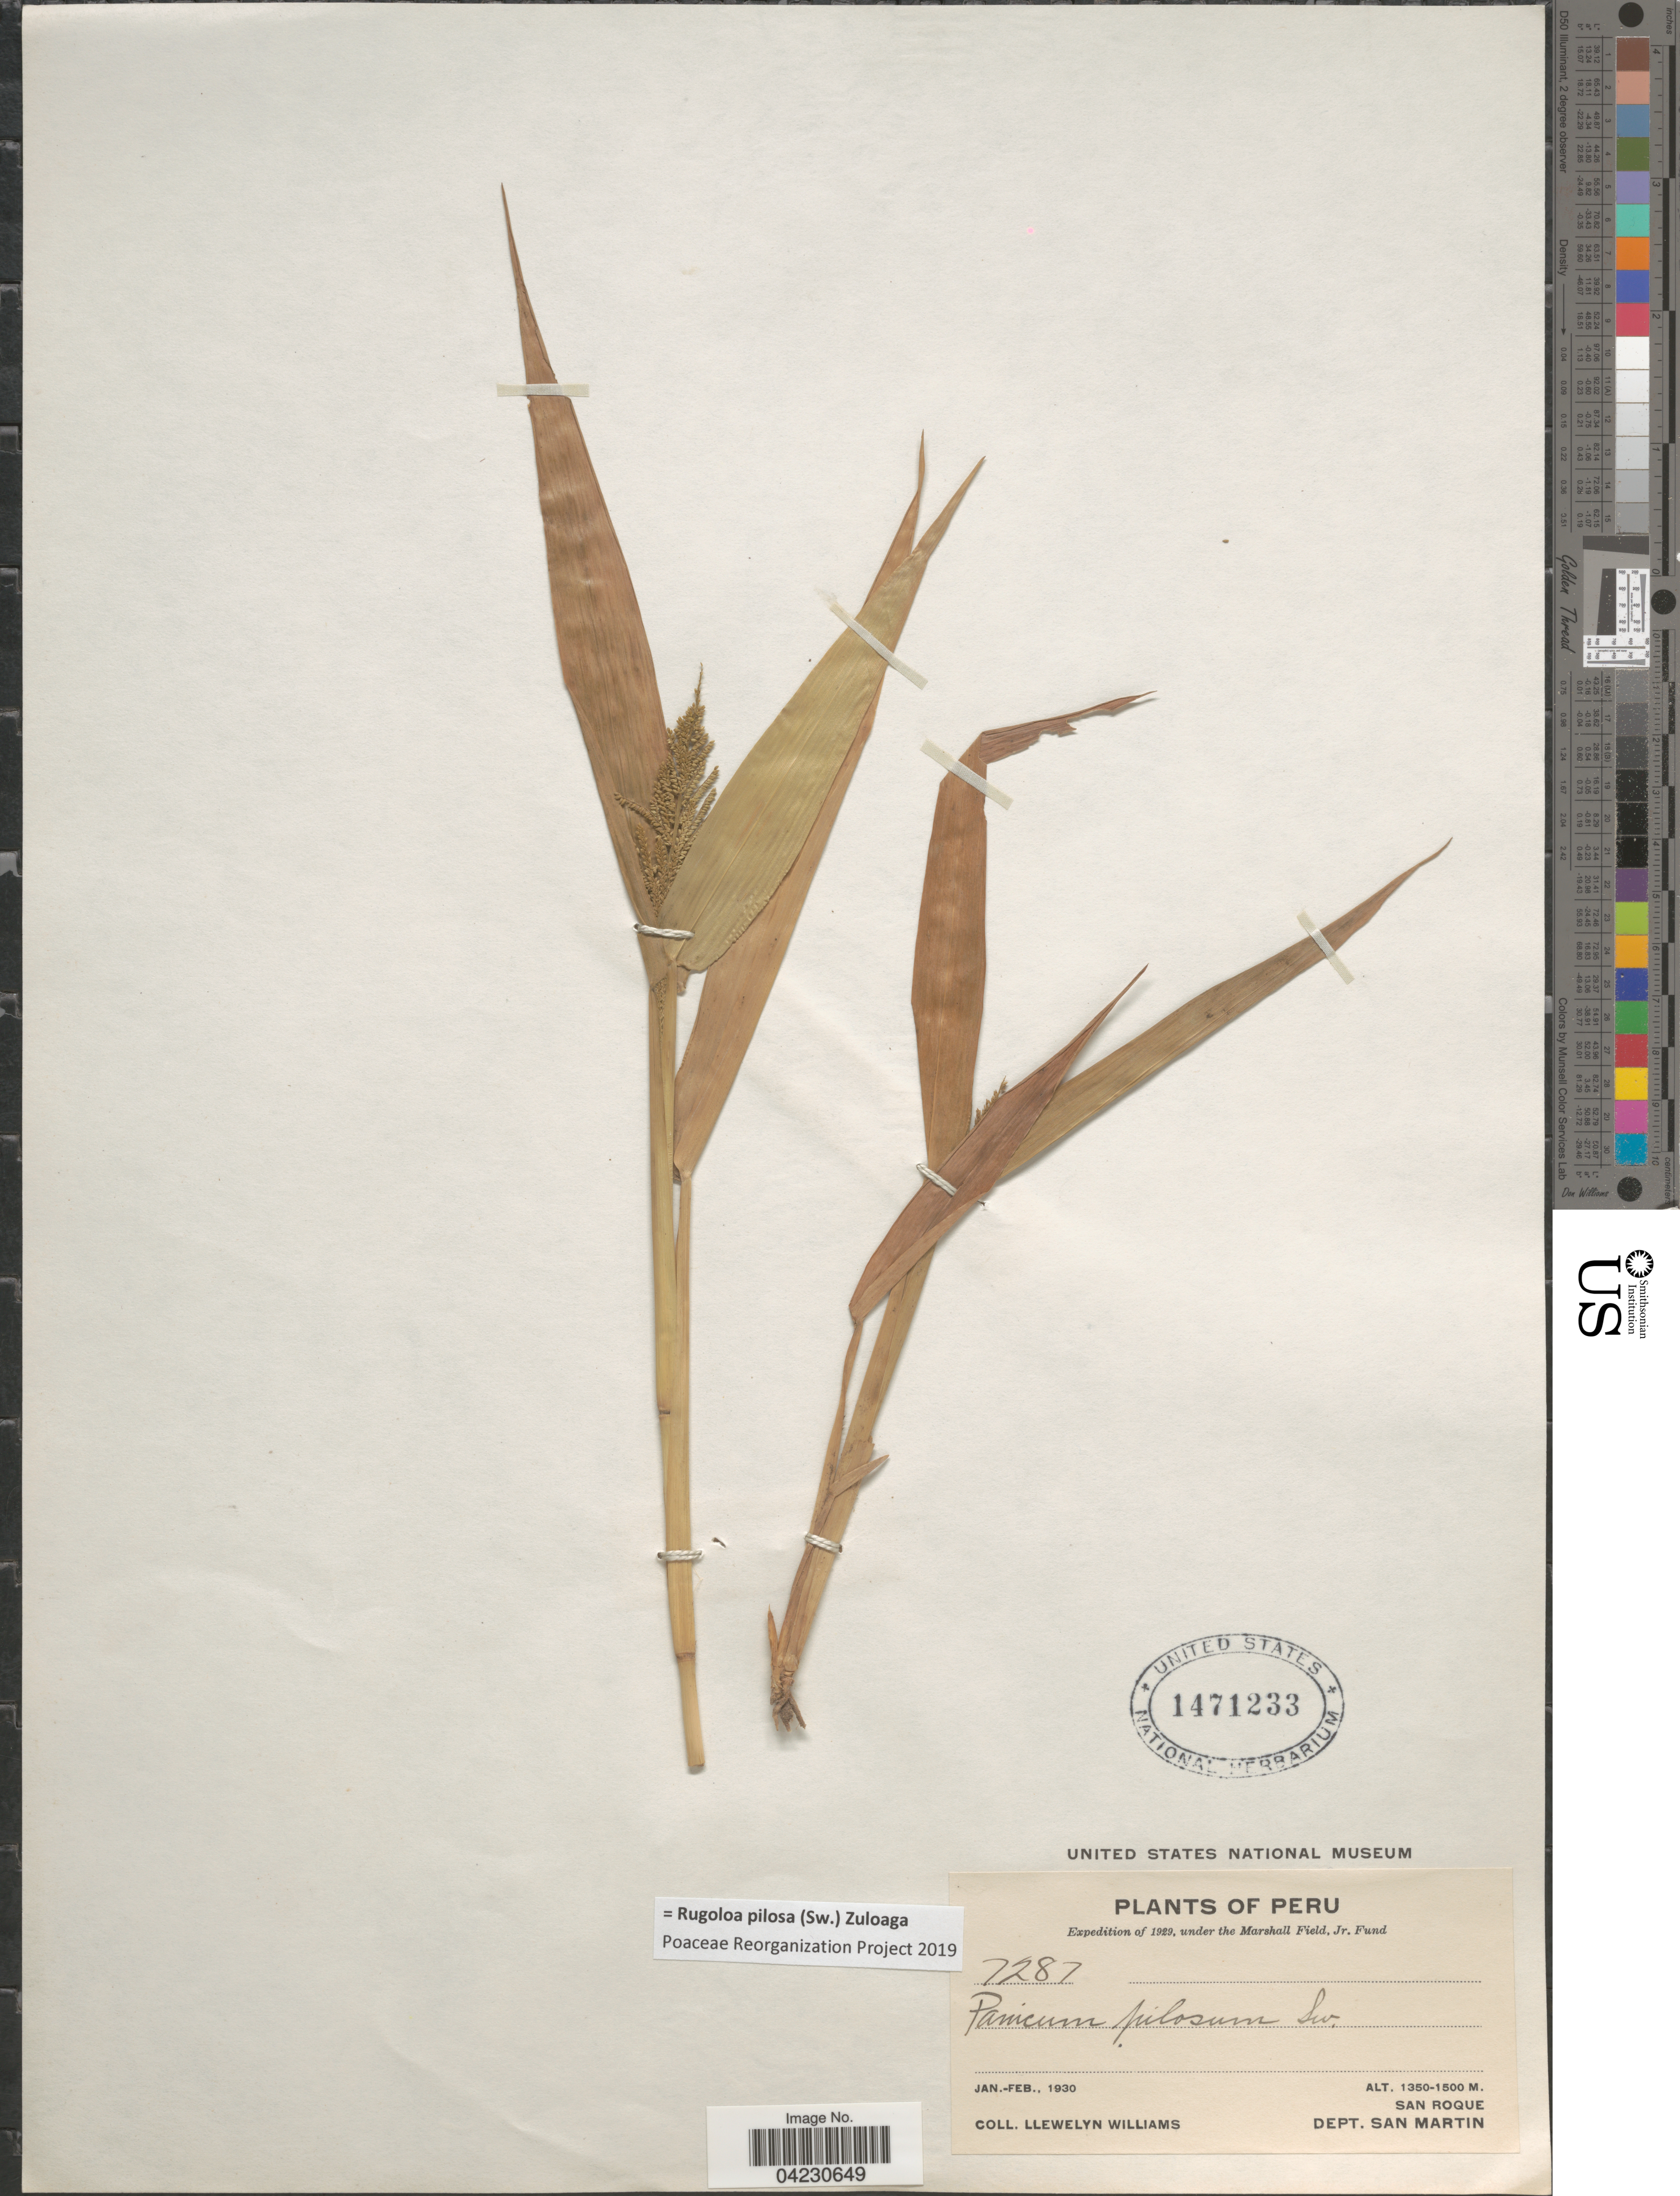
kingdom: Plantae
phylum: Tracheophyta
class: Liliopsida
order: Poales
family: Poaceae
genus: Rugoloa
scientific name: Rugoloa pilosa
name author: (Sw.) Zuloaga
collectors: Ll. Williams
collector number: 7287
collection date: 1930-01/1930-02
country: Peru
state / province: San Martín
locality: Expedition of 1929. San Roque. Dept. San Martin.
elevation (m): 1350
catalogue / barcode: US 1471233